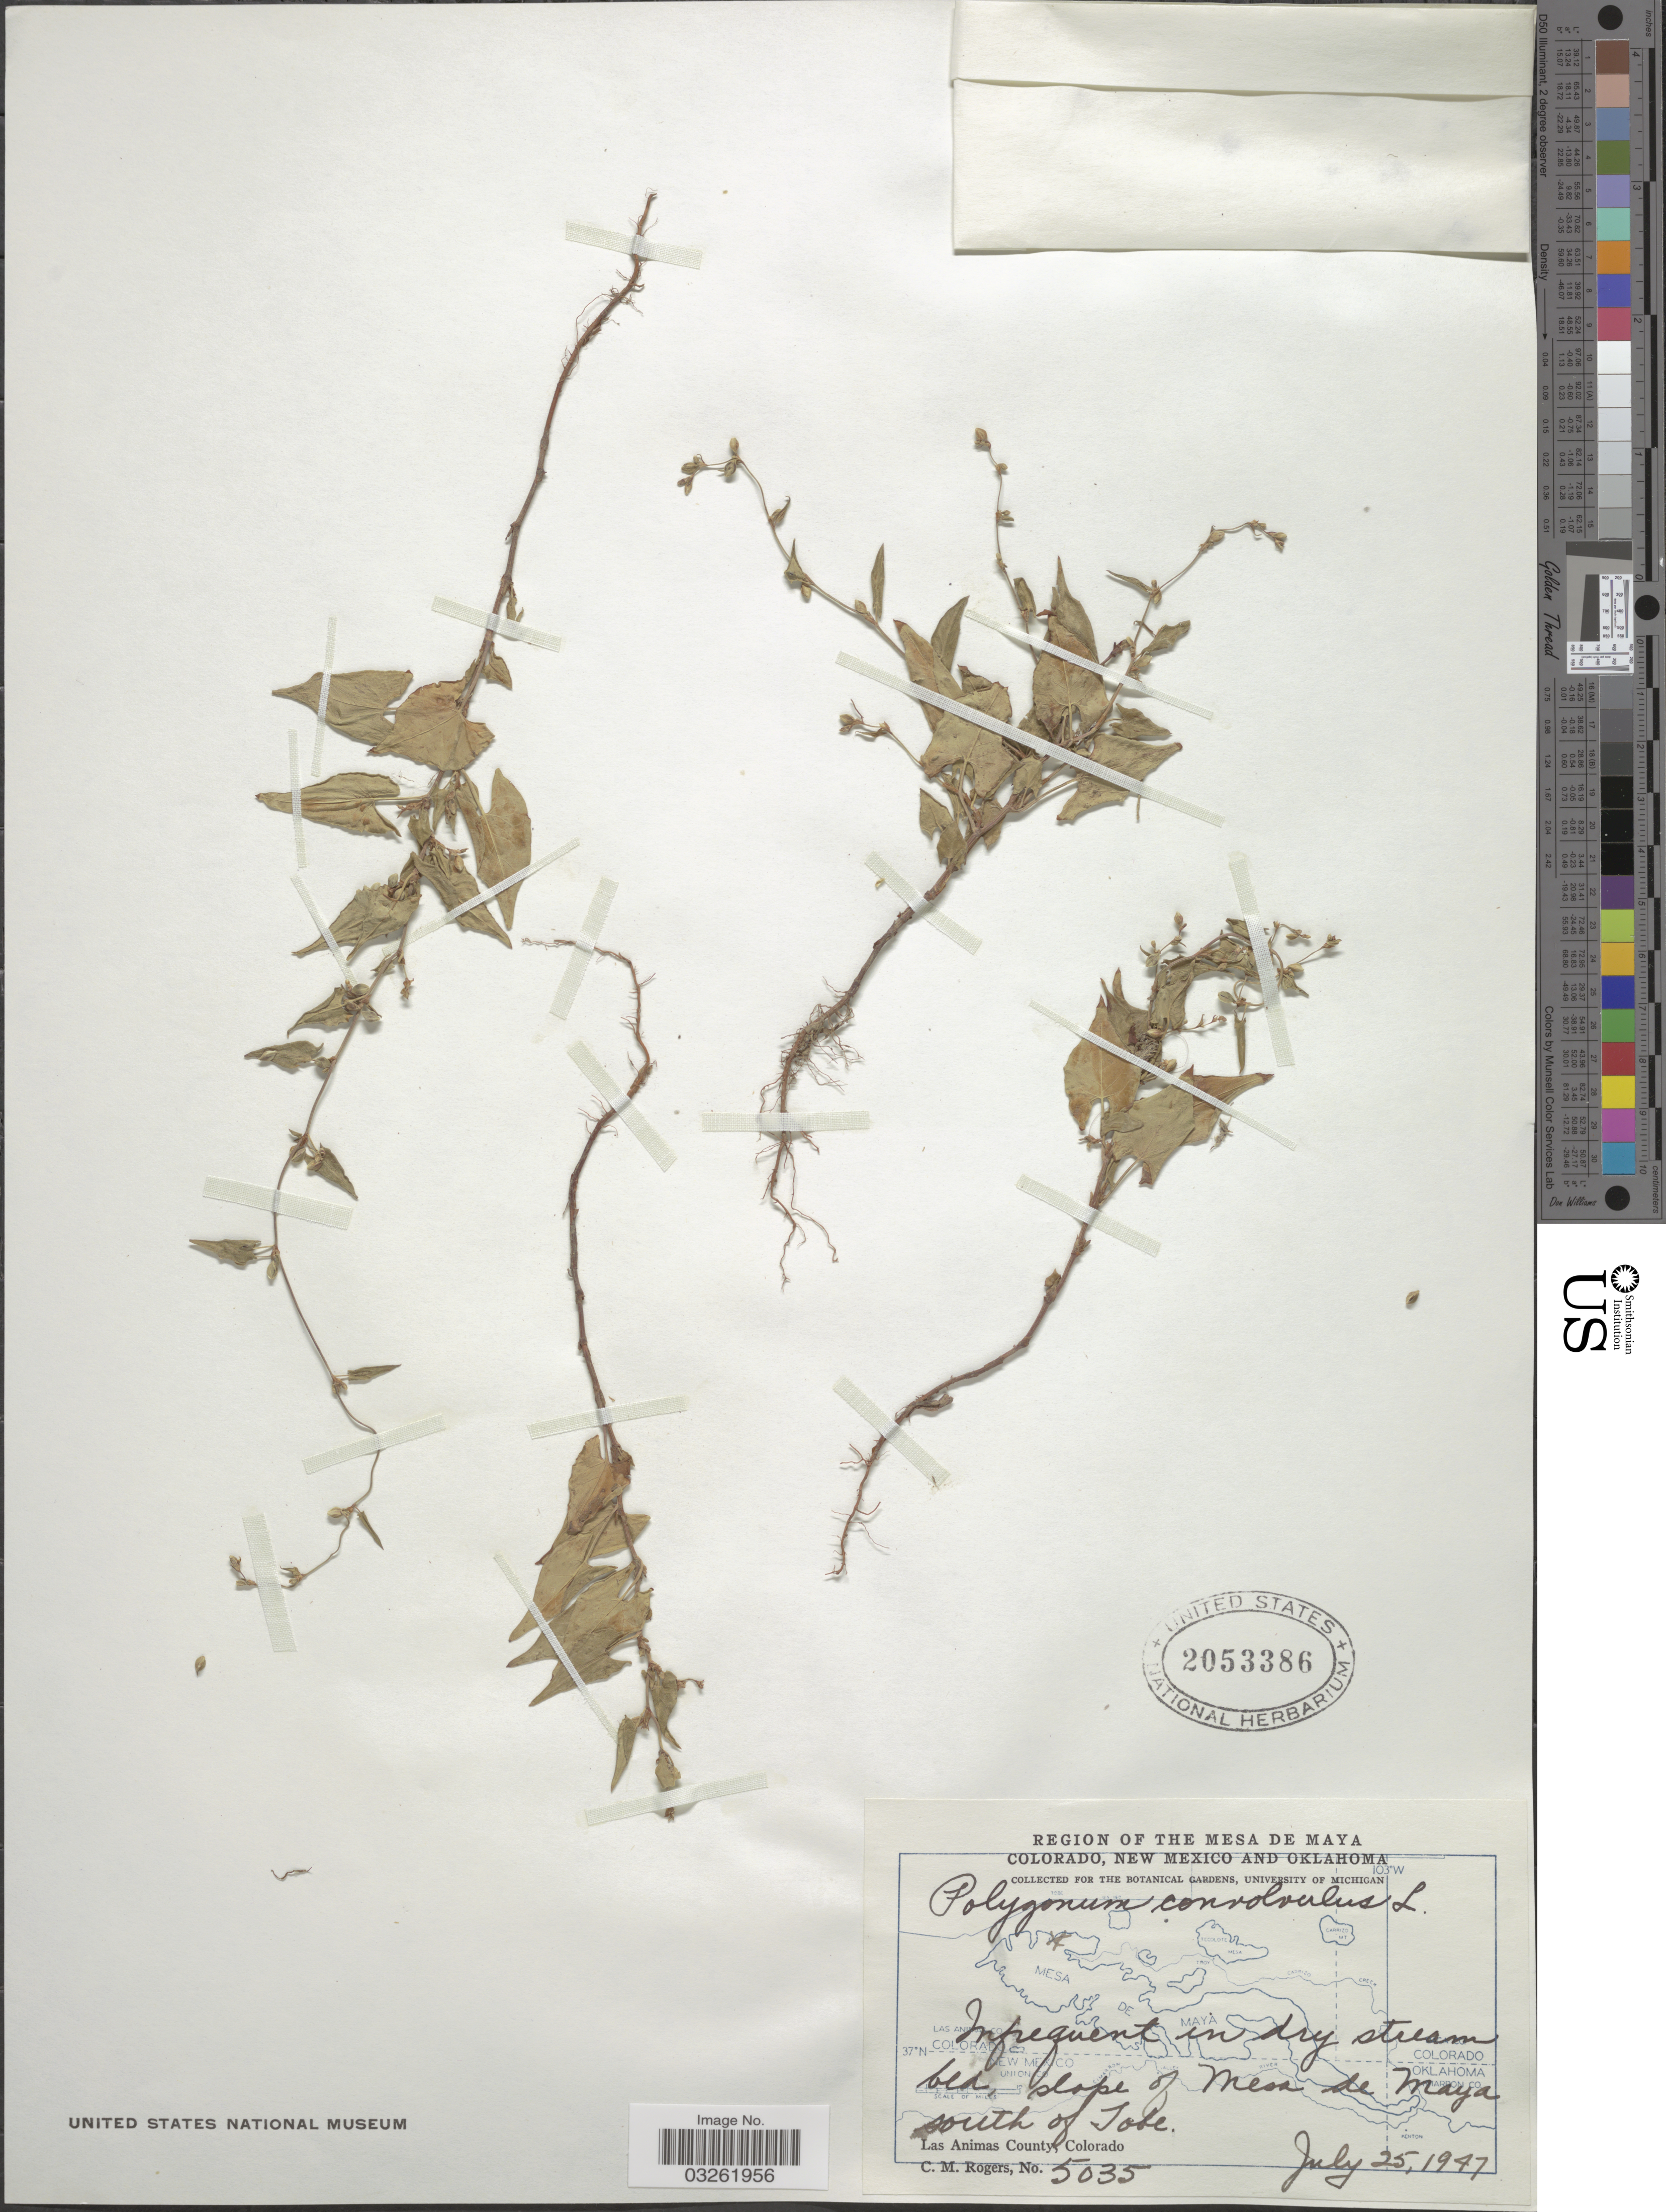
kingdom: Plantae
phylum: Tracheophyta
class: Magnoliopsida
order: Caryophyllales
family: Polygonaceae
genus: Fallopia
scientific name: Fallopia convolvulus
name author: (L.) Á. Löve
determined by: Strong, M. T., (US), Smithsonian Institution - National Museum of Natural History (UNITED STATES)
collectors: C. M. Rogers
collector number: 5035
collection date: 1947-07-25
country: United States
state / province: Colorado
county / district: Las Animas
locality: Infrequent in dry stream bed, slope of Mesa de Maya, south of Tobe, Las Animas County.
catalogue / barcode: US 2053386